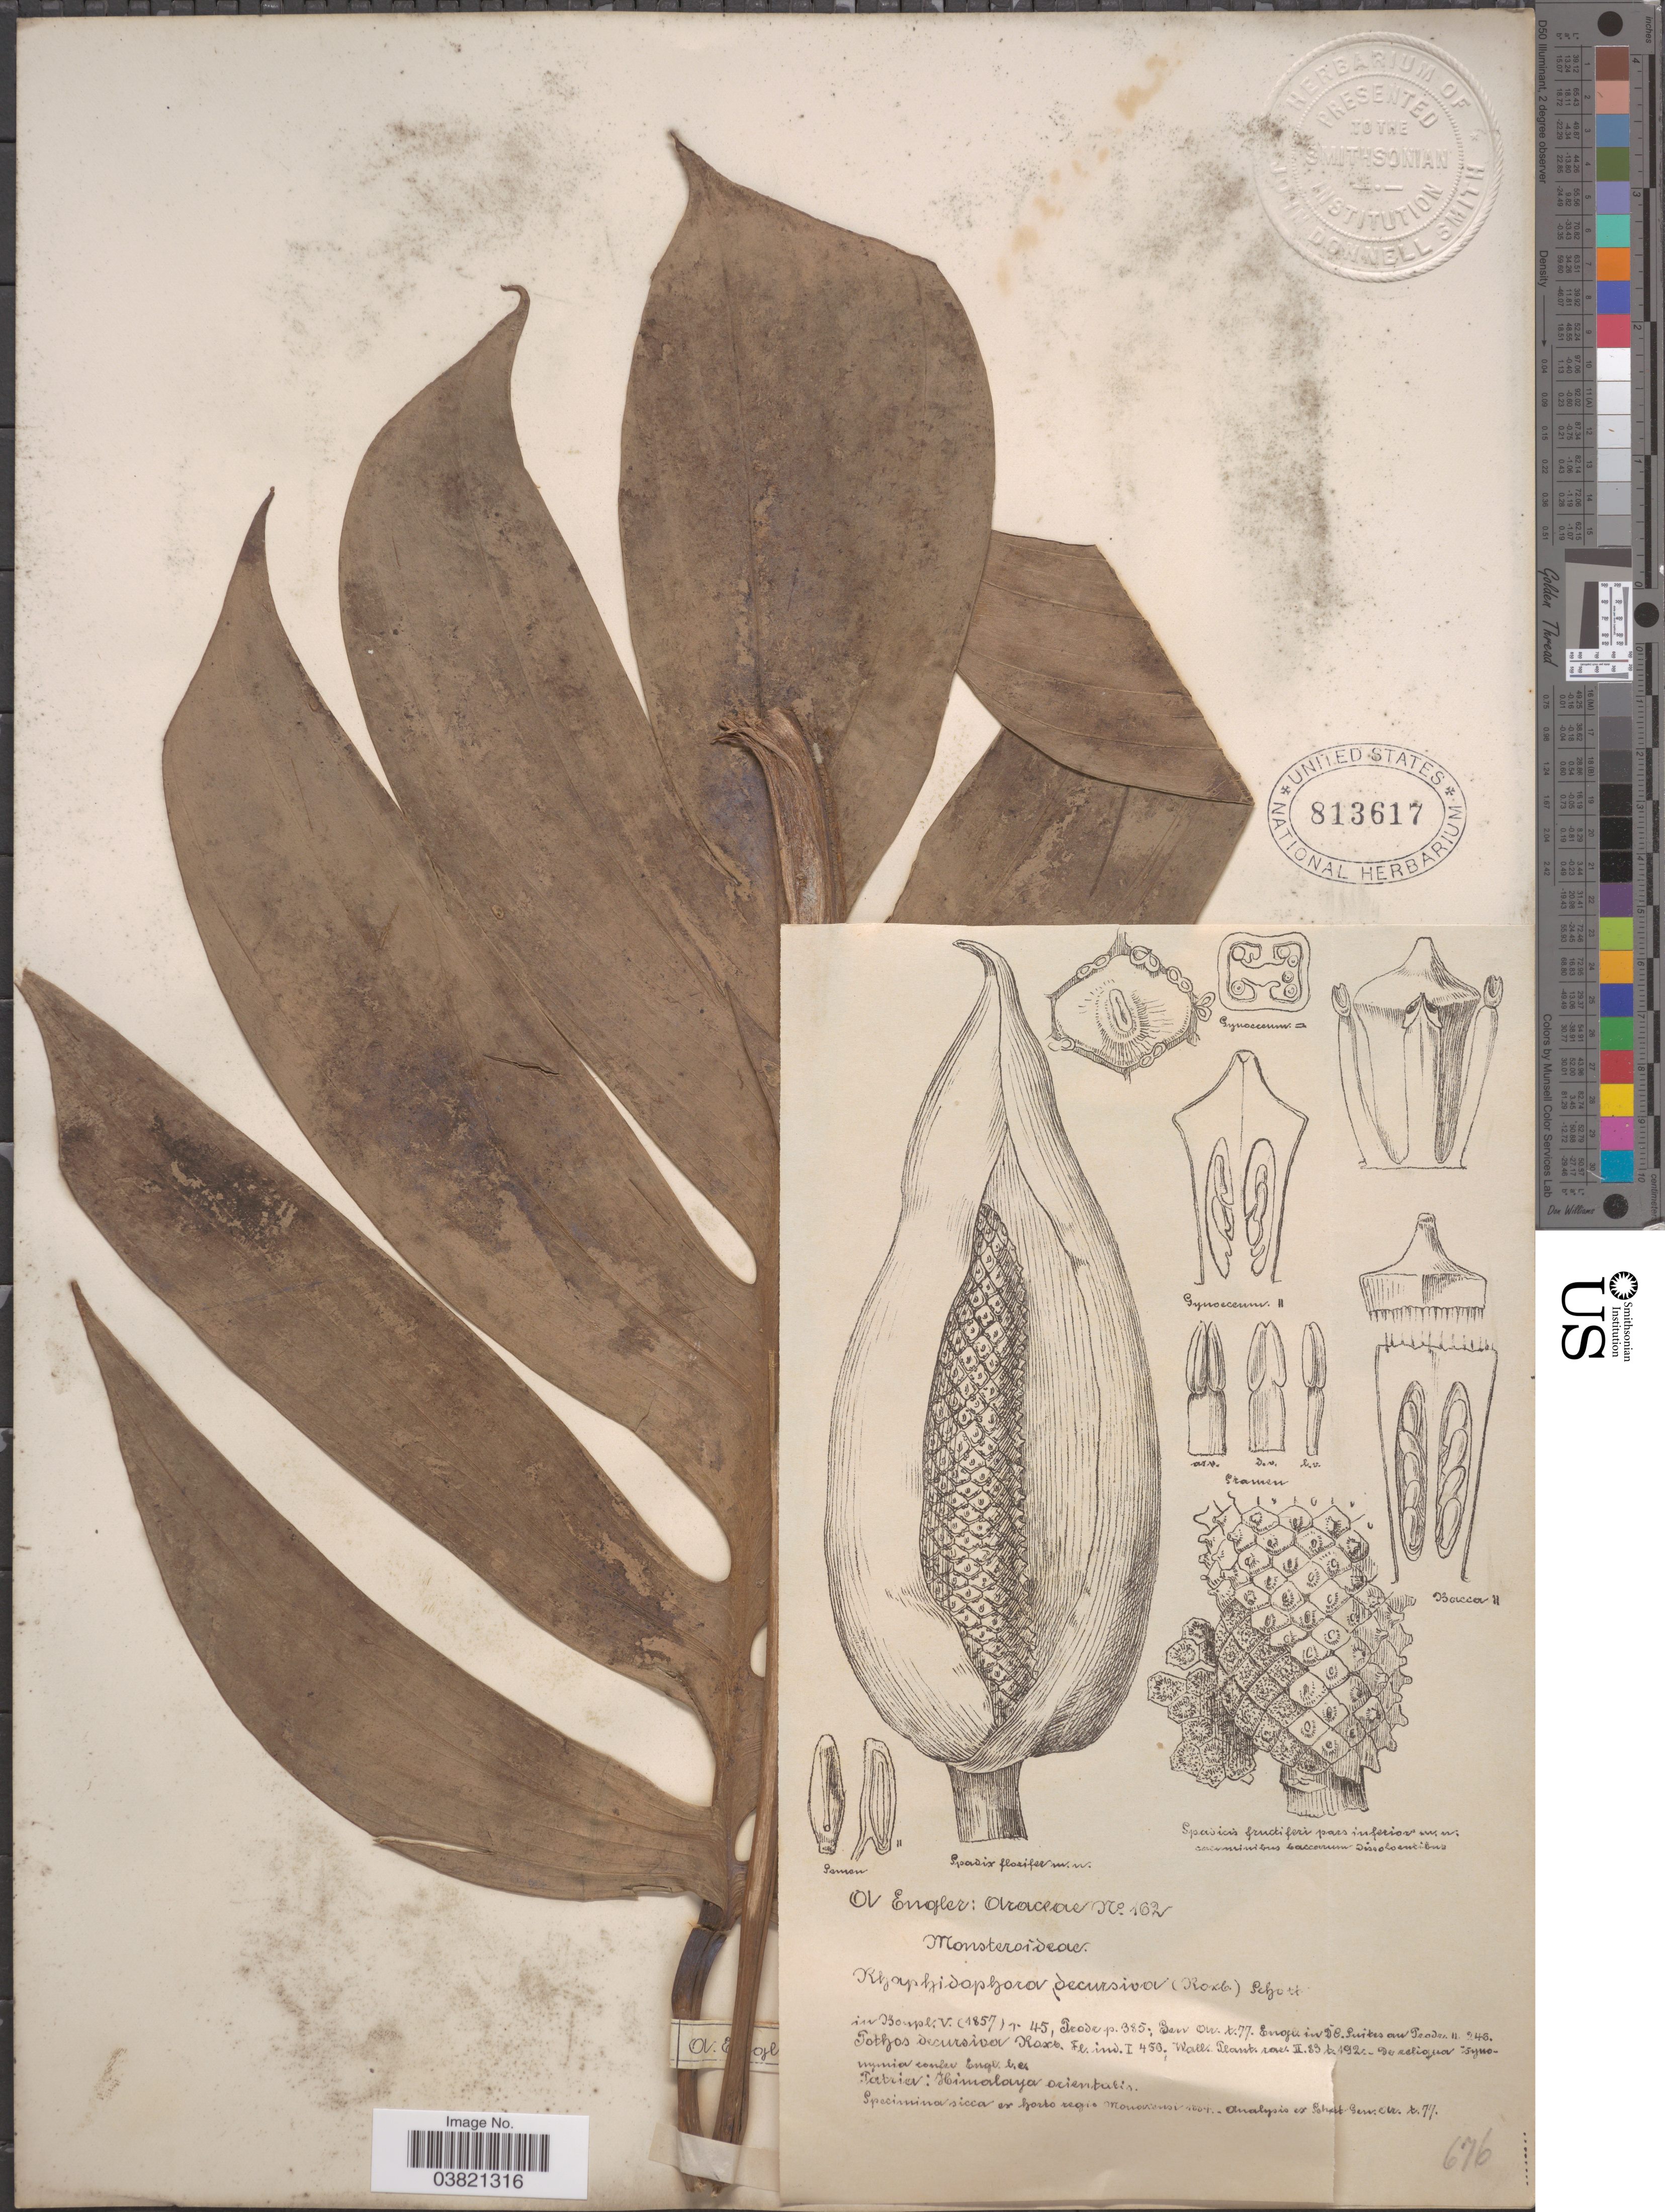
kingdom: Plantae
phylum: Tracheophyta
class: Liliopsida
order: Alismatales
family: Araceae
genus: Rhaphidophora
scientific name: Rhaphidophora decursiva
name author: (Roxb.) Schott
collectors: A. Engler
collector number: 162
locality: Himalaya orientalis. Sicca ex horto regio Mononensi.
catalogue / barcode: US 813617